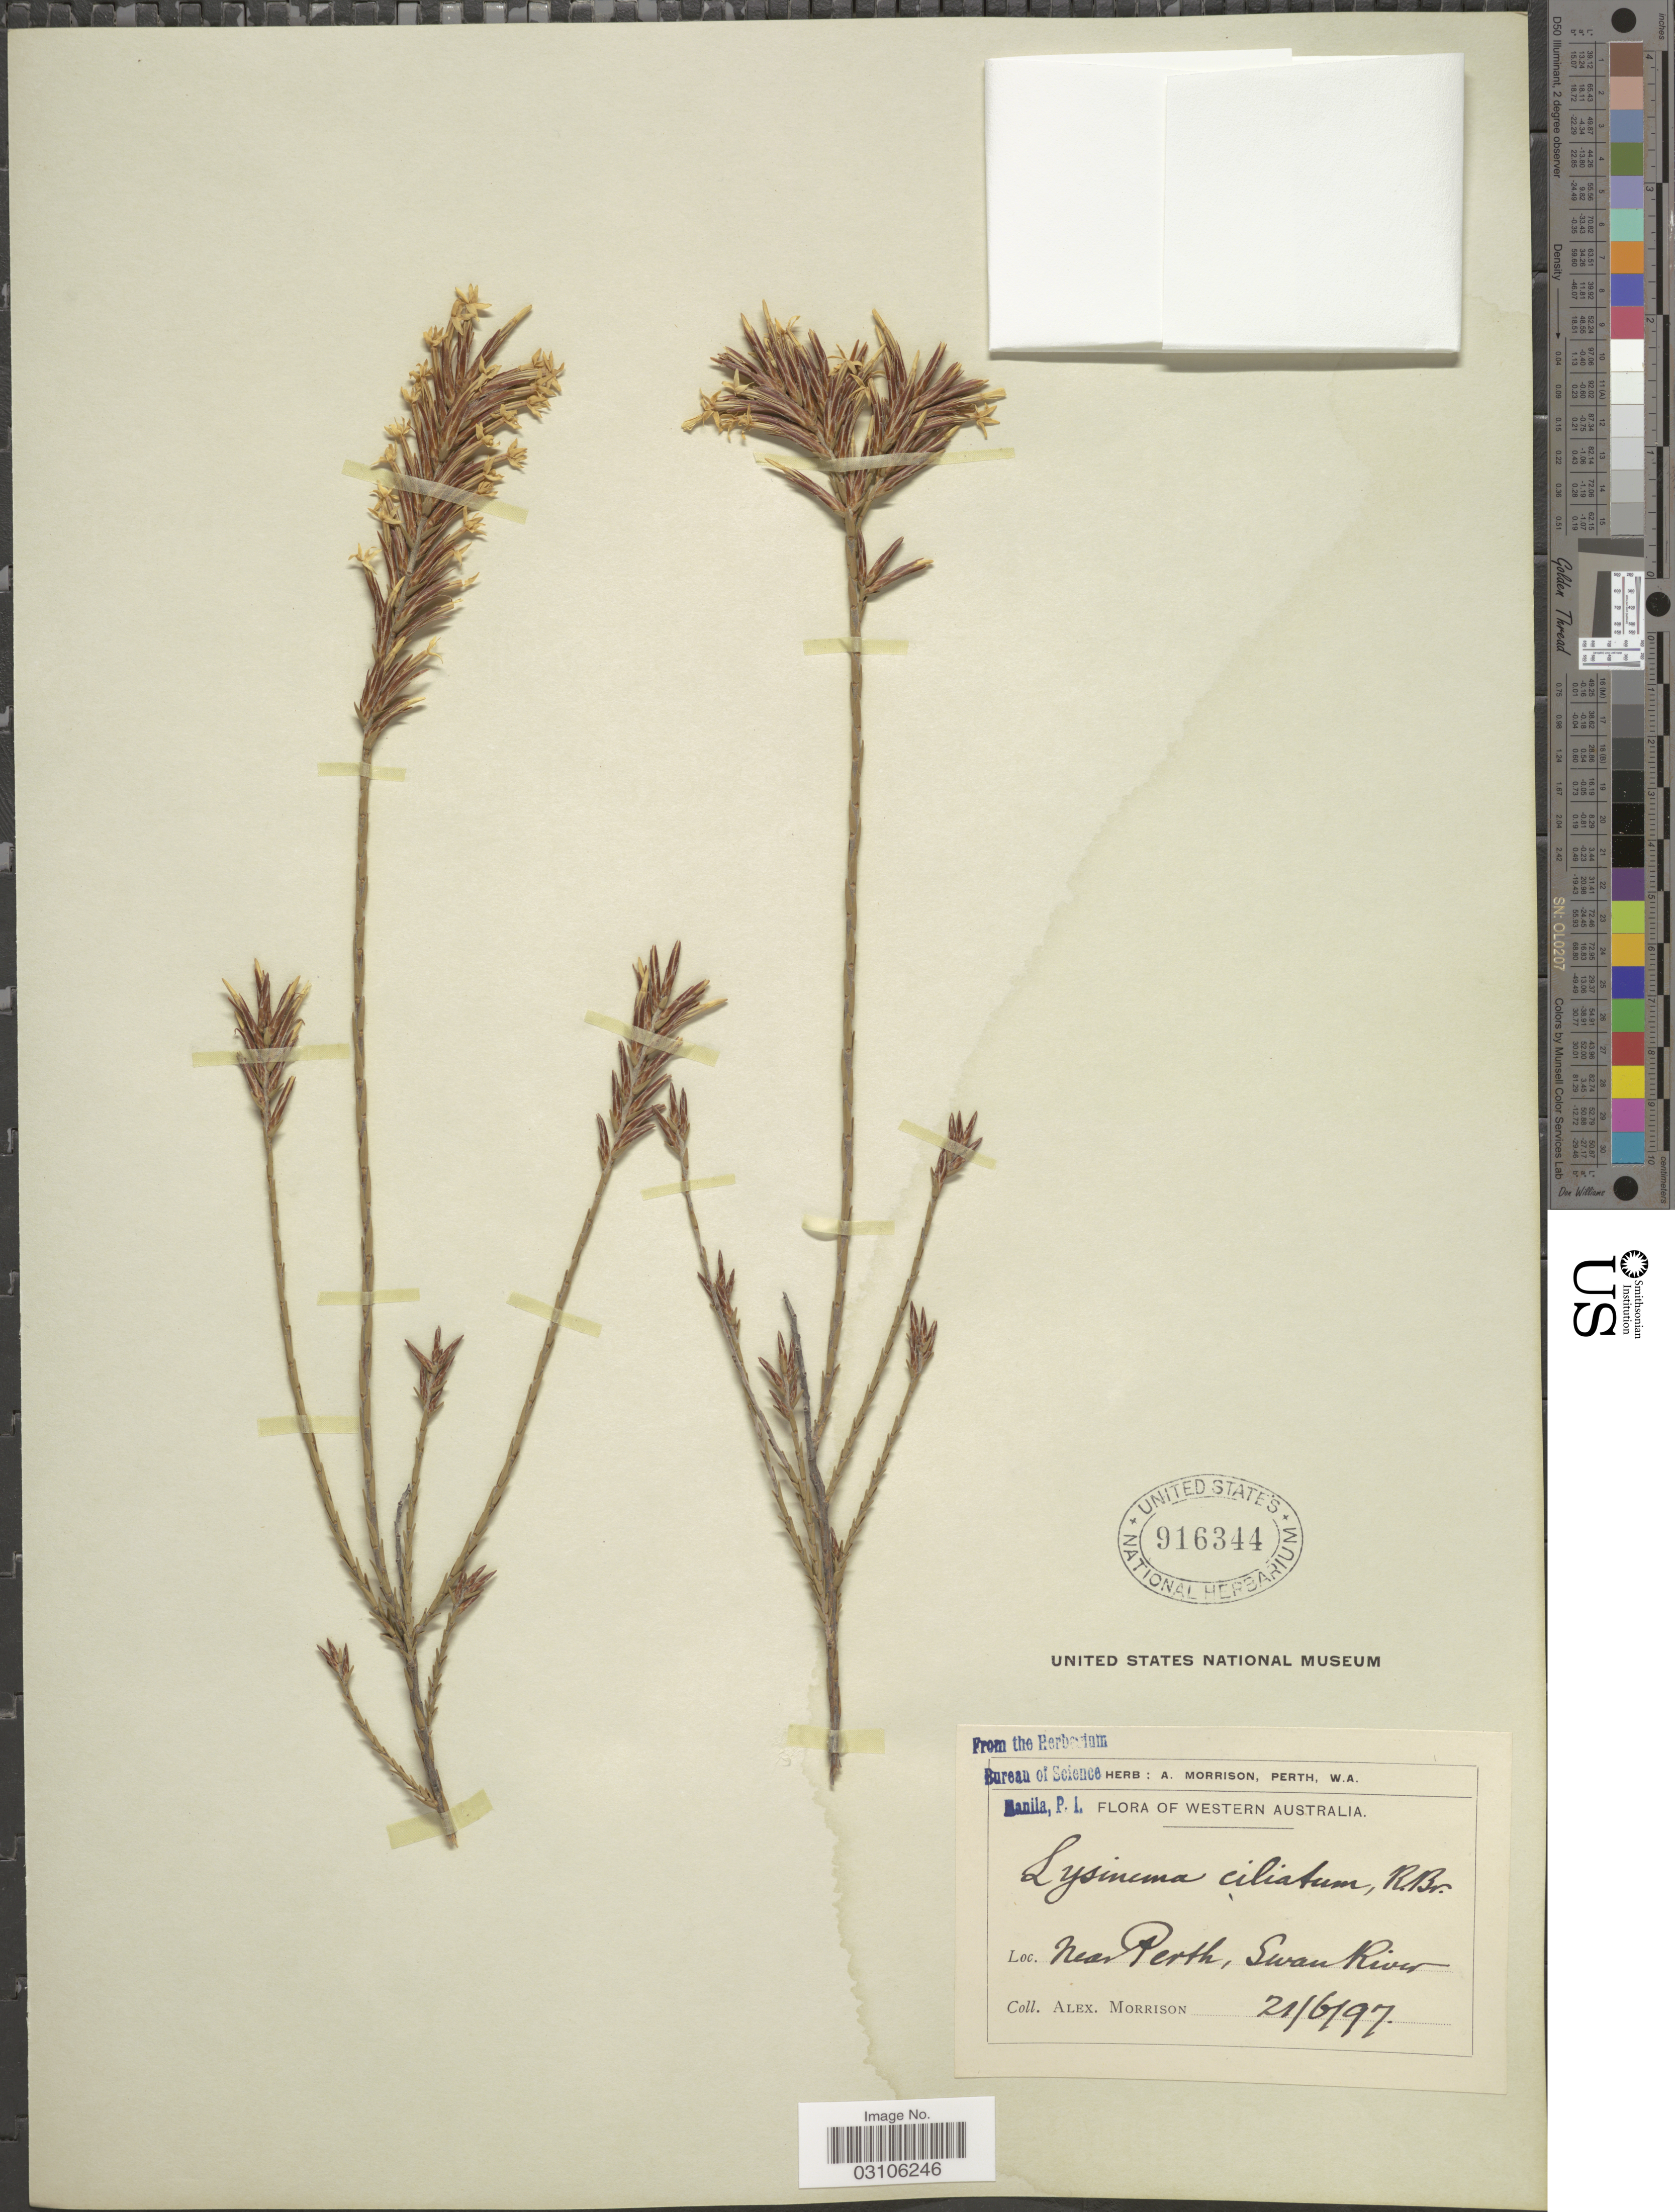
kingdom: Plantae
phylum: Tracheophyta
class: Magnoliopsida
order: Ericales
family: Ericaceae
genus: Lysinema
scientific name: Lysinema ciliatum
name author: R. Br.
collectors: A. Morrison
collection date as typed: Transcribed d/m/y: 21/6/97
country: Australia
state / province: Western Australia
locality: Near Perth, Swan River.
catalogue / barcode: US 916344